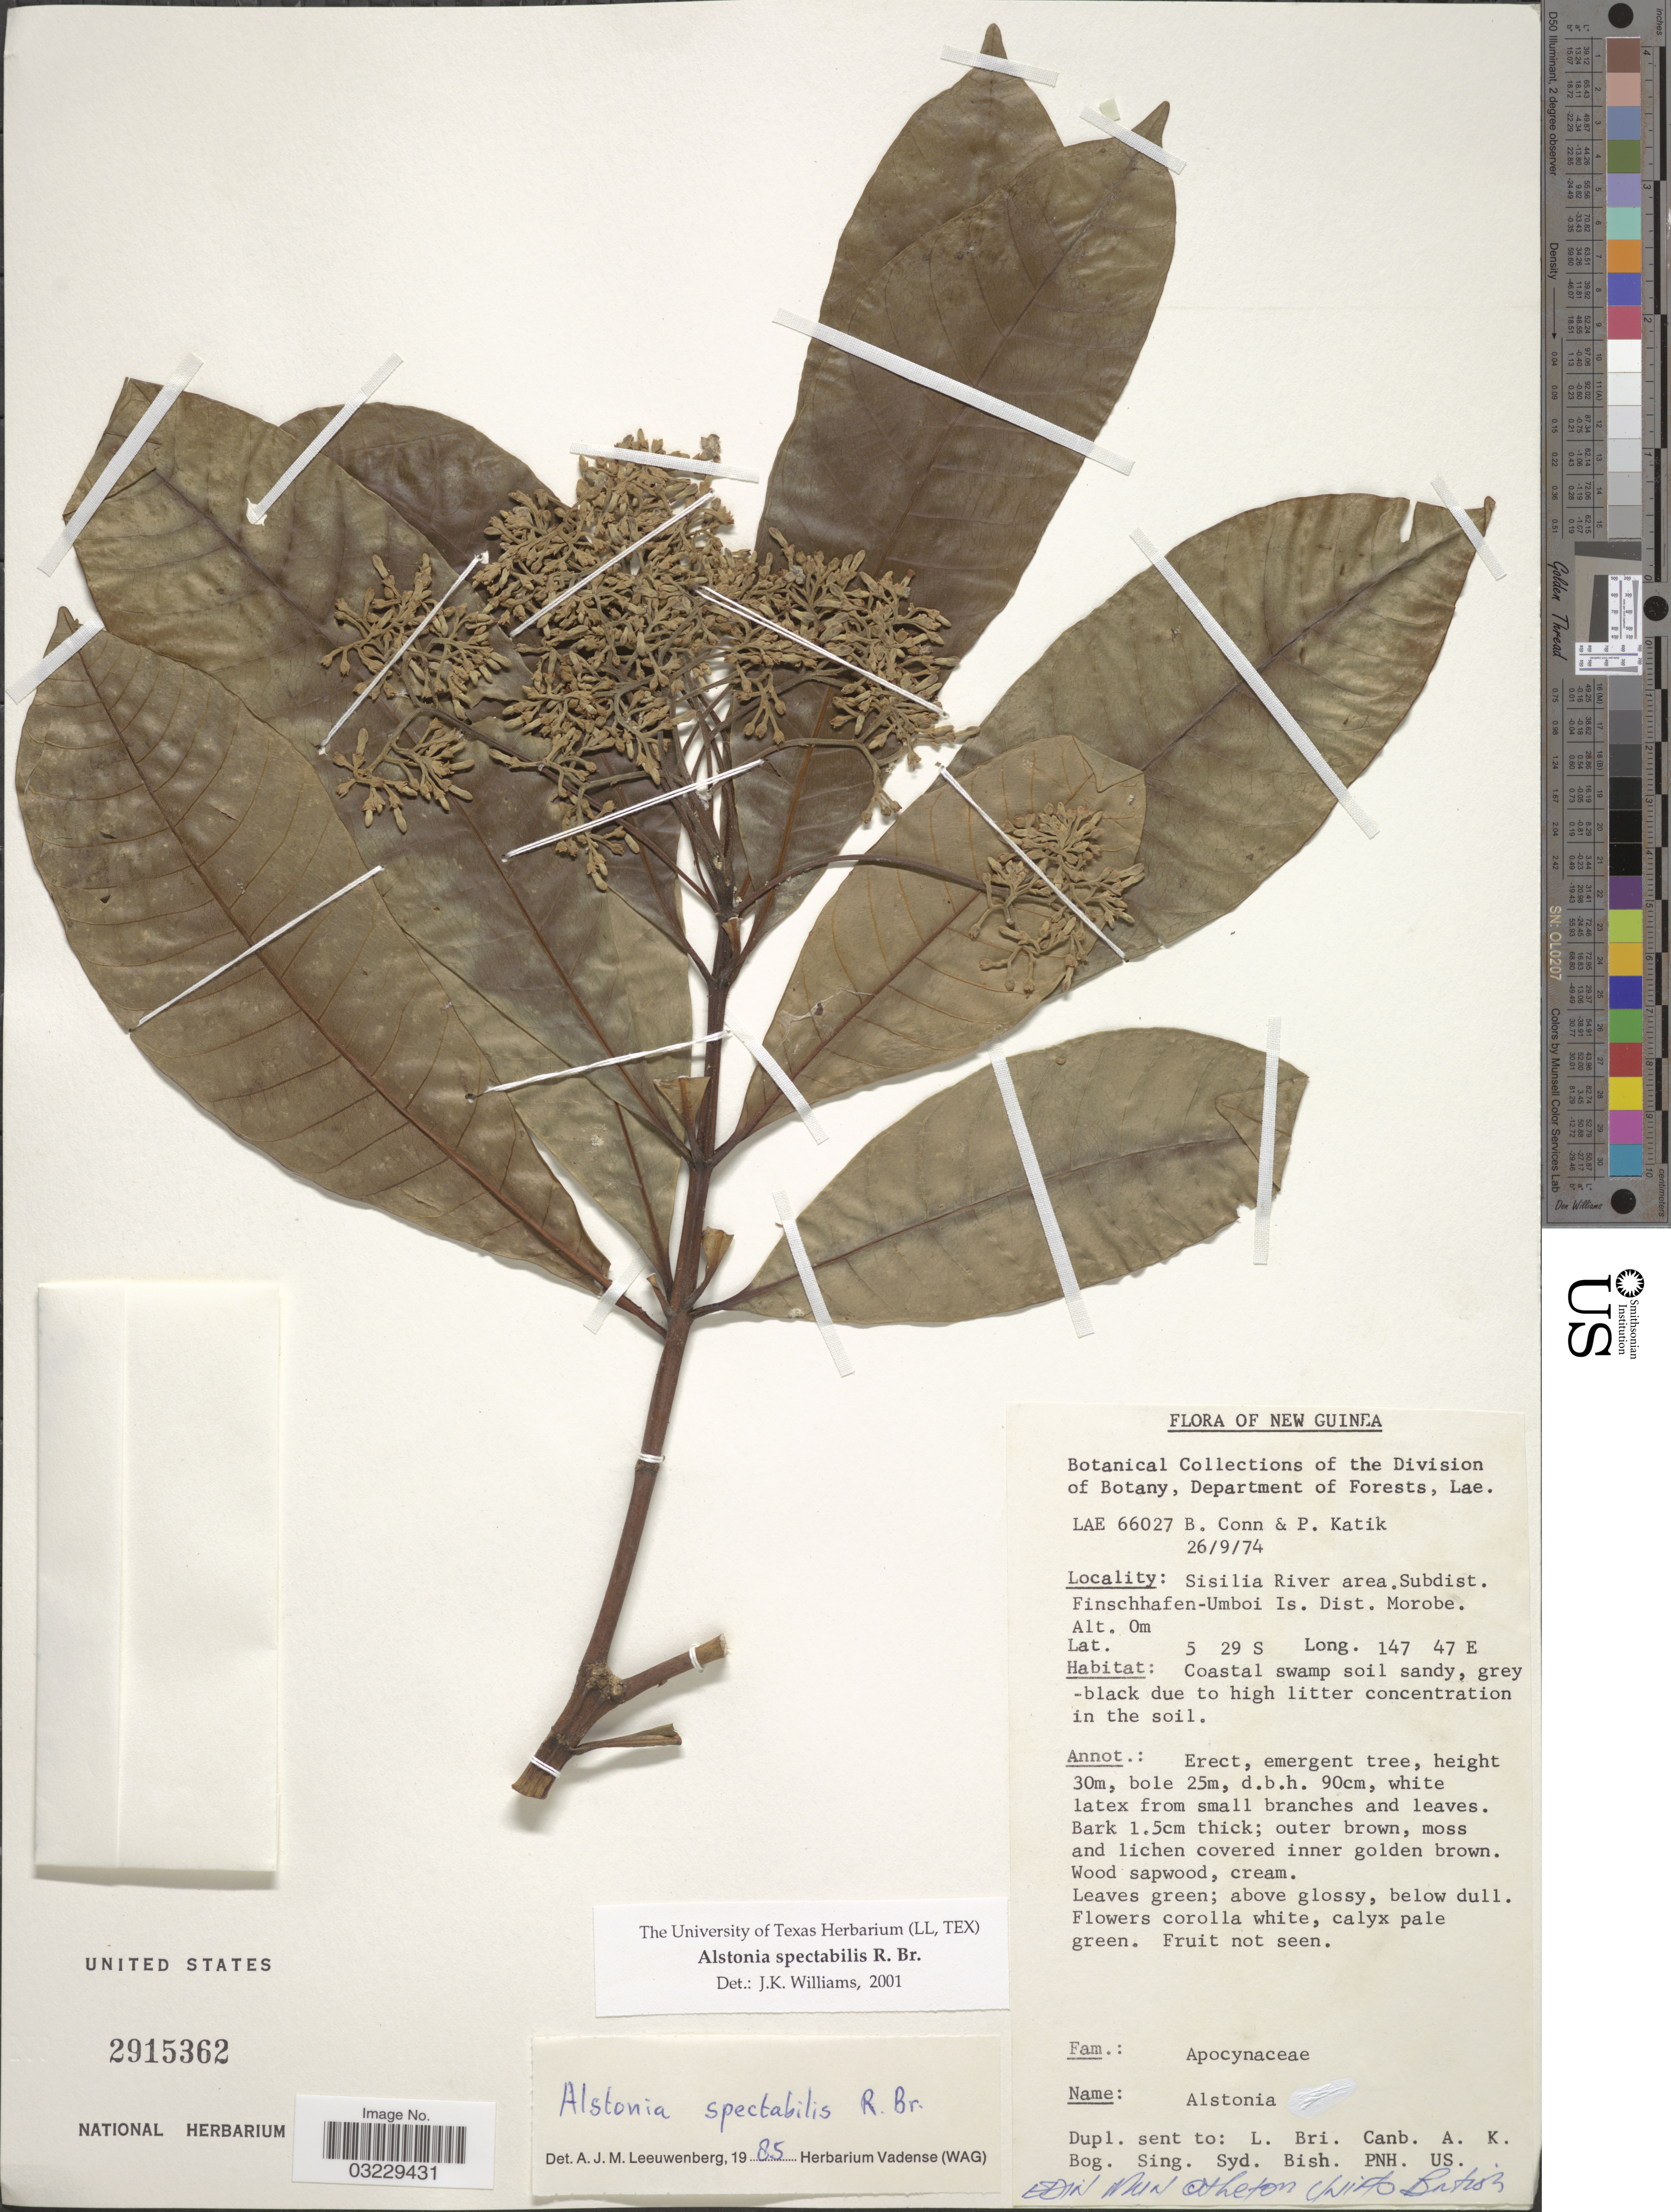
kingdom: Plantae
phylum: Tracheophyta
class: Magnoliopsida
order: Gentianales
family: Apocynaceae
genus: Alstonia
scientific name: Alstonia spectabilis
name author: R. Br.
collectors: B. Conn & P. Katik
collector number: LAE66027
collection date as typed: Transcribed d/m/y: 26/9/74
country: Papua New Guinea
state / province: Morobe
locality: New Guinea, Sisilia River area. Subdist. Finschhafen-Umboi Is. Dist. Morobe.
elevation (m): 0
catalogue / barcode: US 2915362